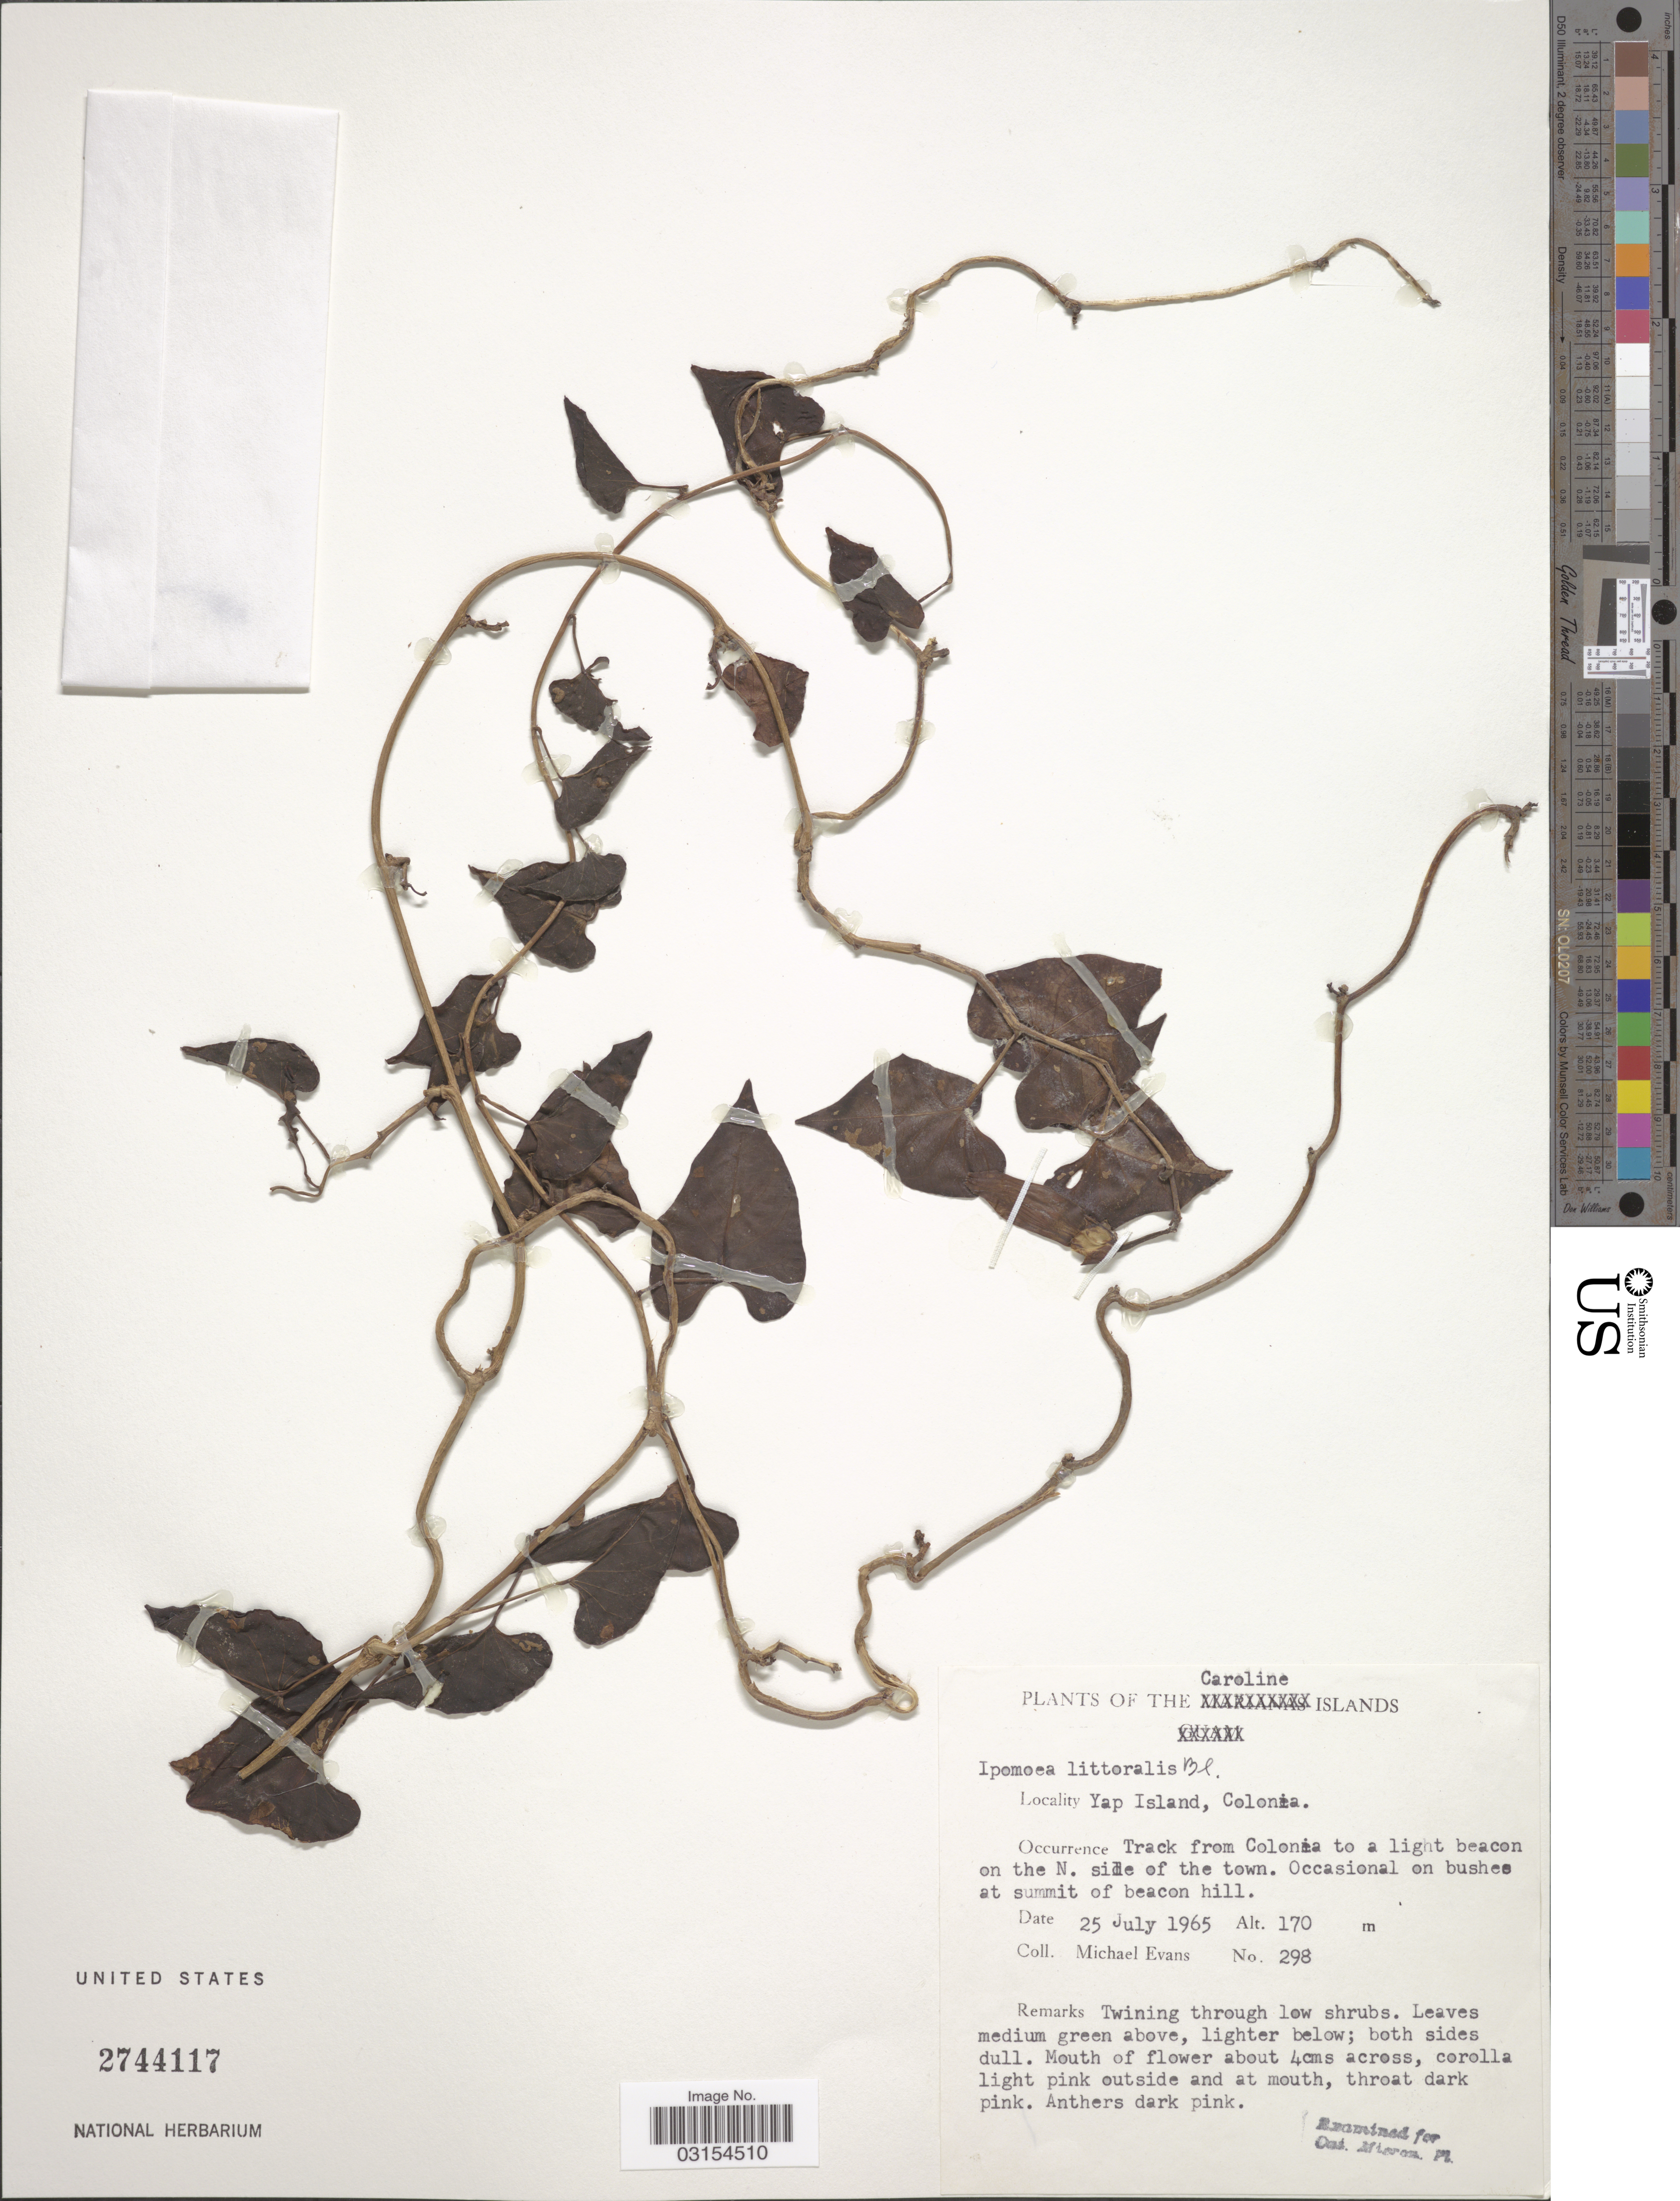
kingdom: Plantae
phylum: Tracheophyta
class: Magnoliopsida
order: Solanales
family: Convolvulaceae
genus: Ipomoea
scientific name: Ipomoea littoralis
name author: Blume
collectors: M. Evans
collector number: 298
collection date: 1965-07-25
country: Micronesia, Federated States of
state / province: Yap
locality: Caroline Islands. Yap Island, Colonia. Track from Colonia to a light beacon on the N. side of the town.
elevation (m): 170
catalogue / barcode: US 2744117